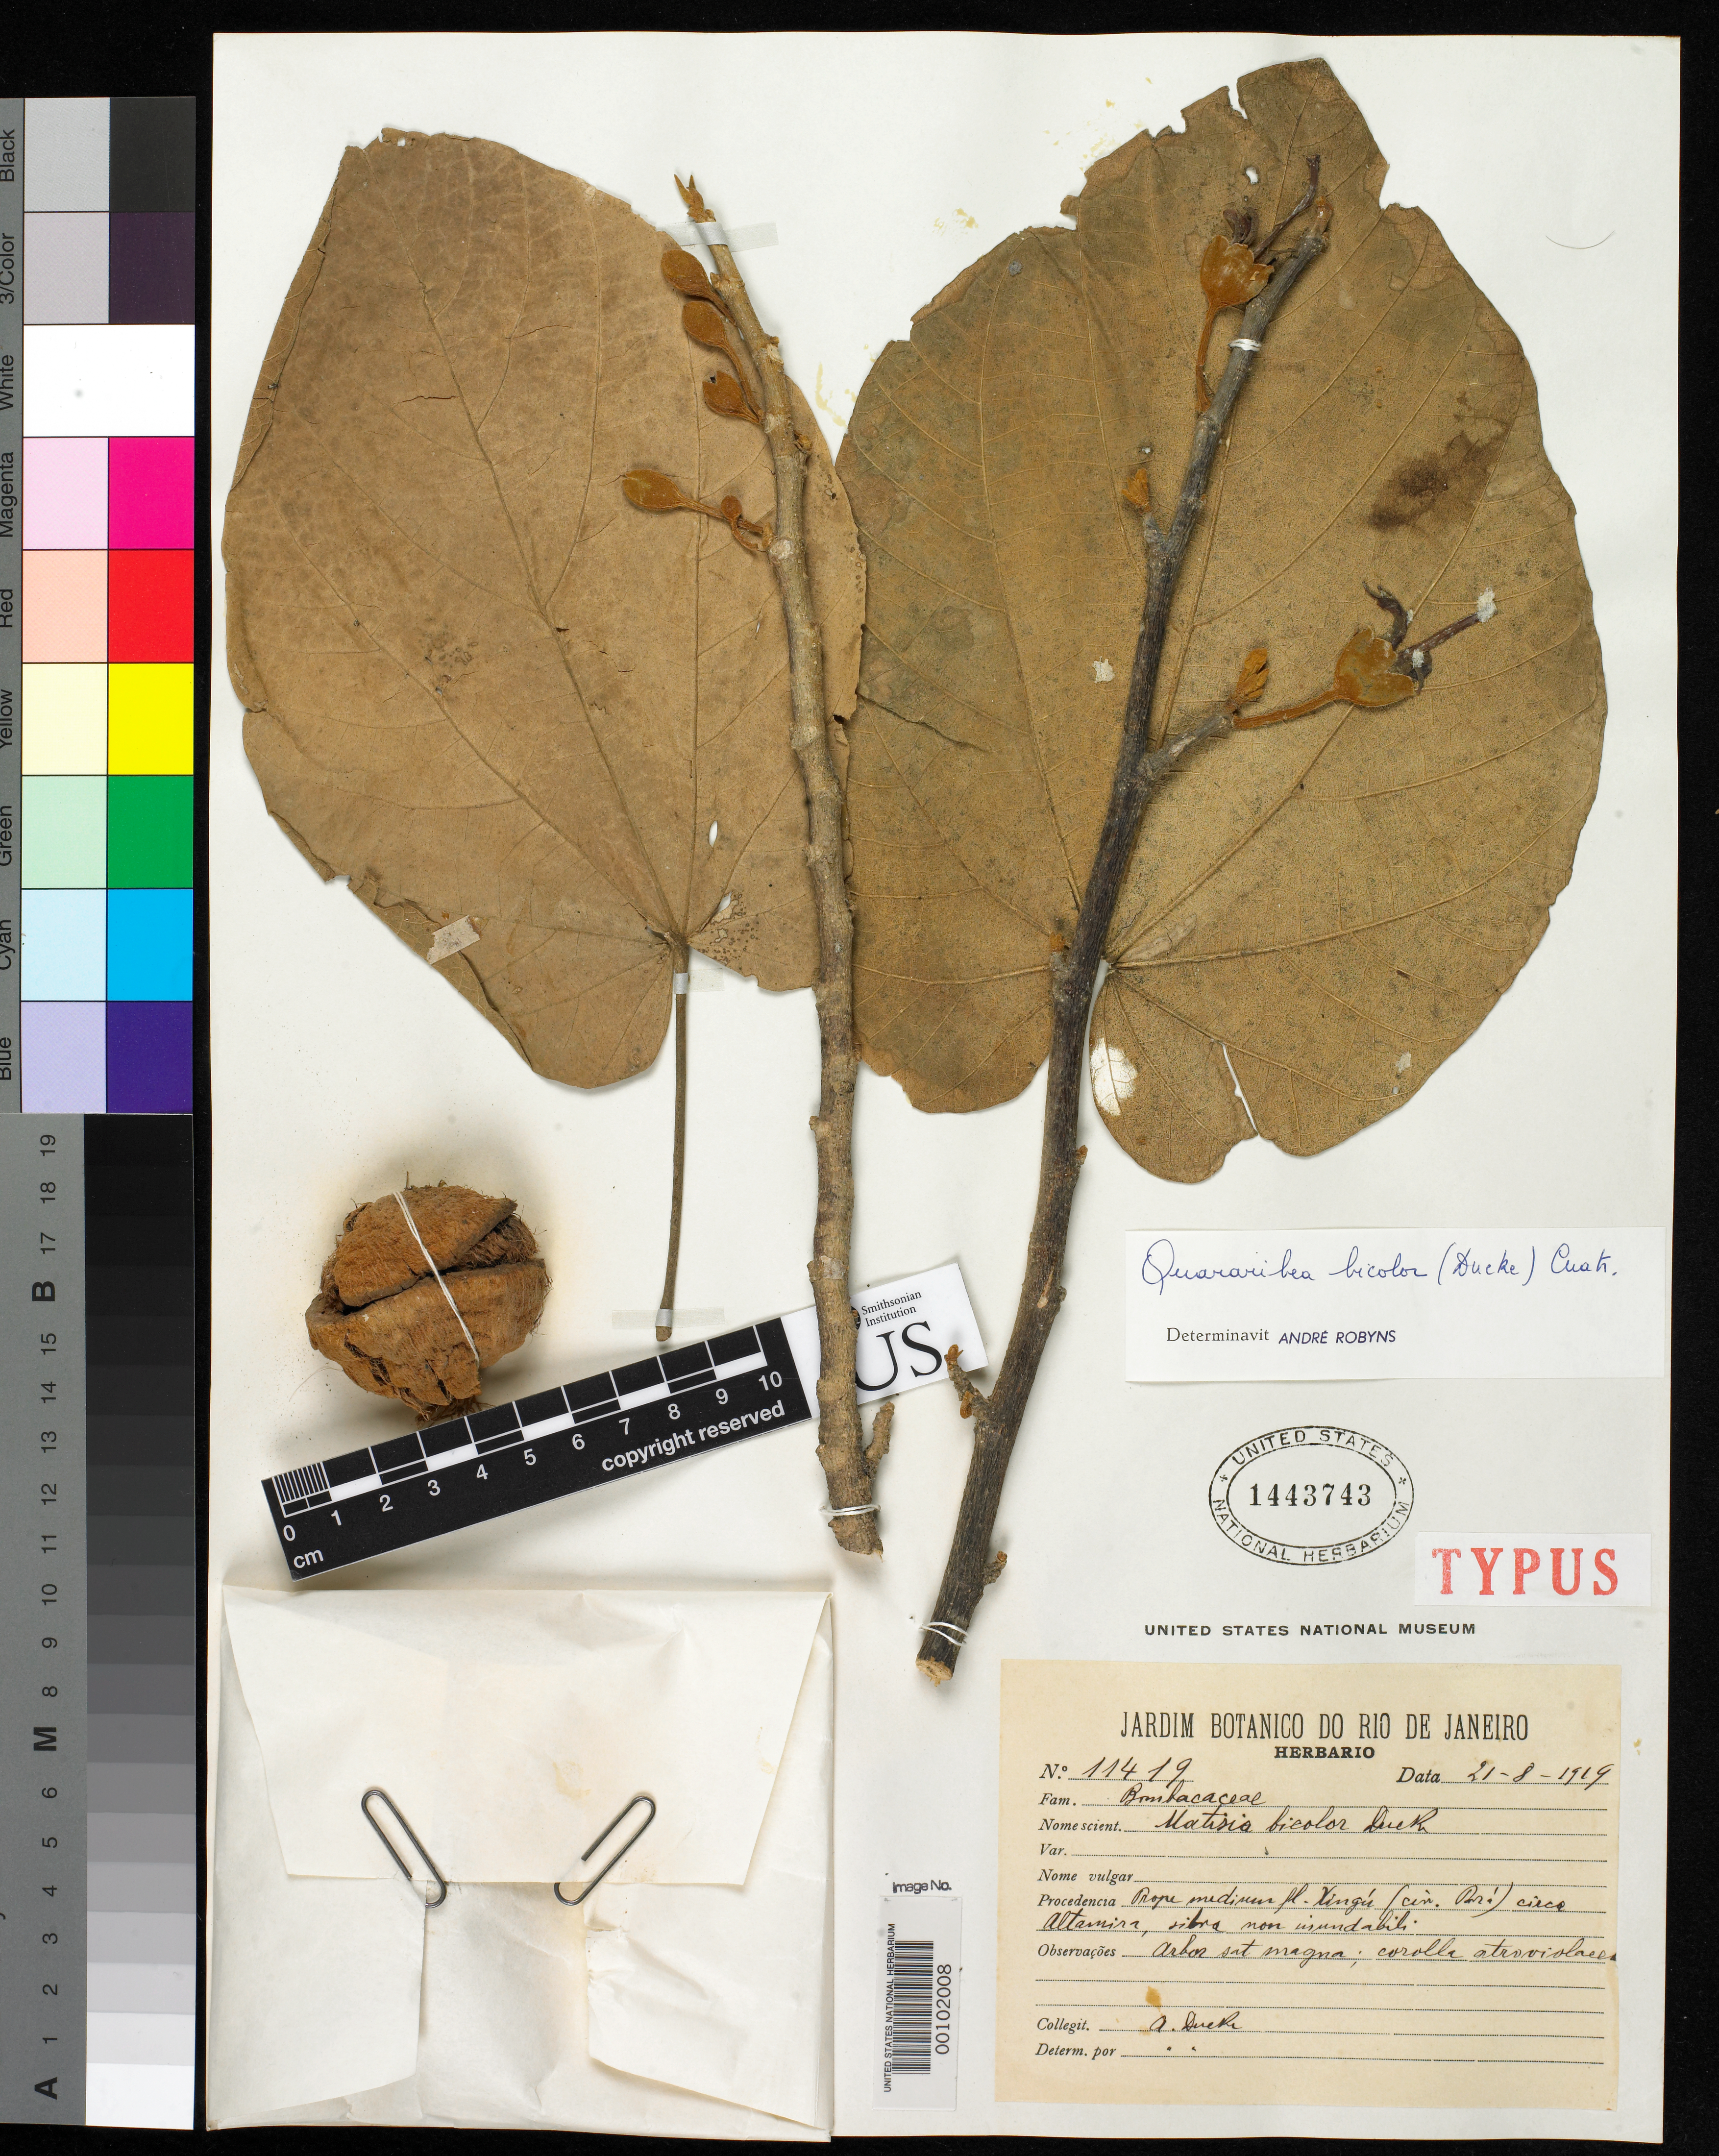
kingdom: Plantae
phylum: Tracheophyta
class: Magnoliopsida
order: Malvales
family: Malvaceae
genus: Matisia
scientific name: Matisia bicolor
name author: Ducke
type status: Isotype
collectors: A. Ducke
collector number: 11419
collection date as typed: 21 Aug 1919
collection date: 1919-08-21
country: Brazil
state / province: Pará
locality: Near Altamira.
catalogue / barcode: US 1443743